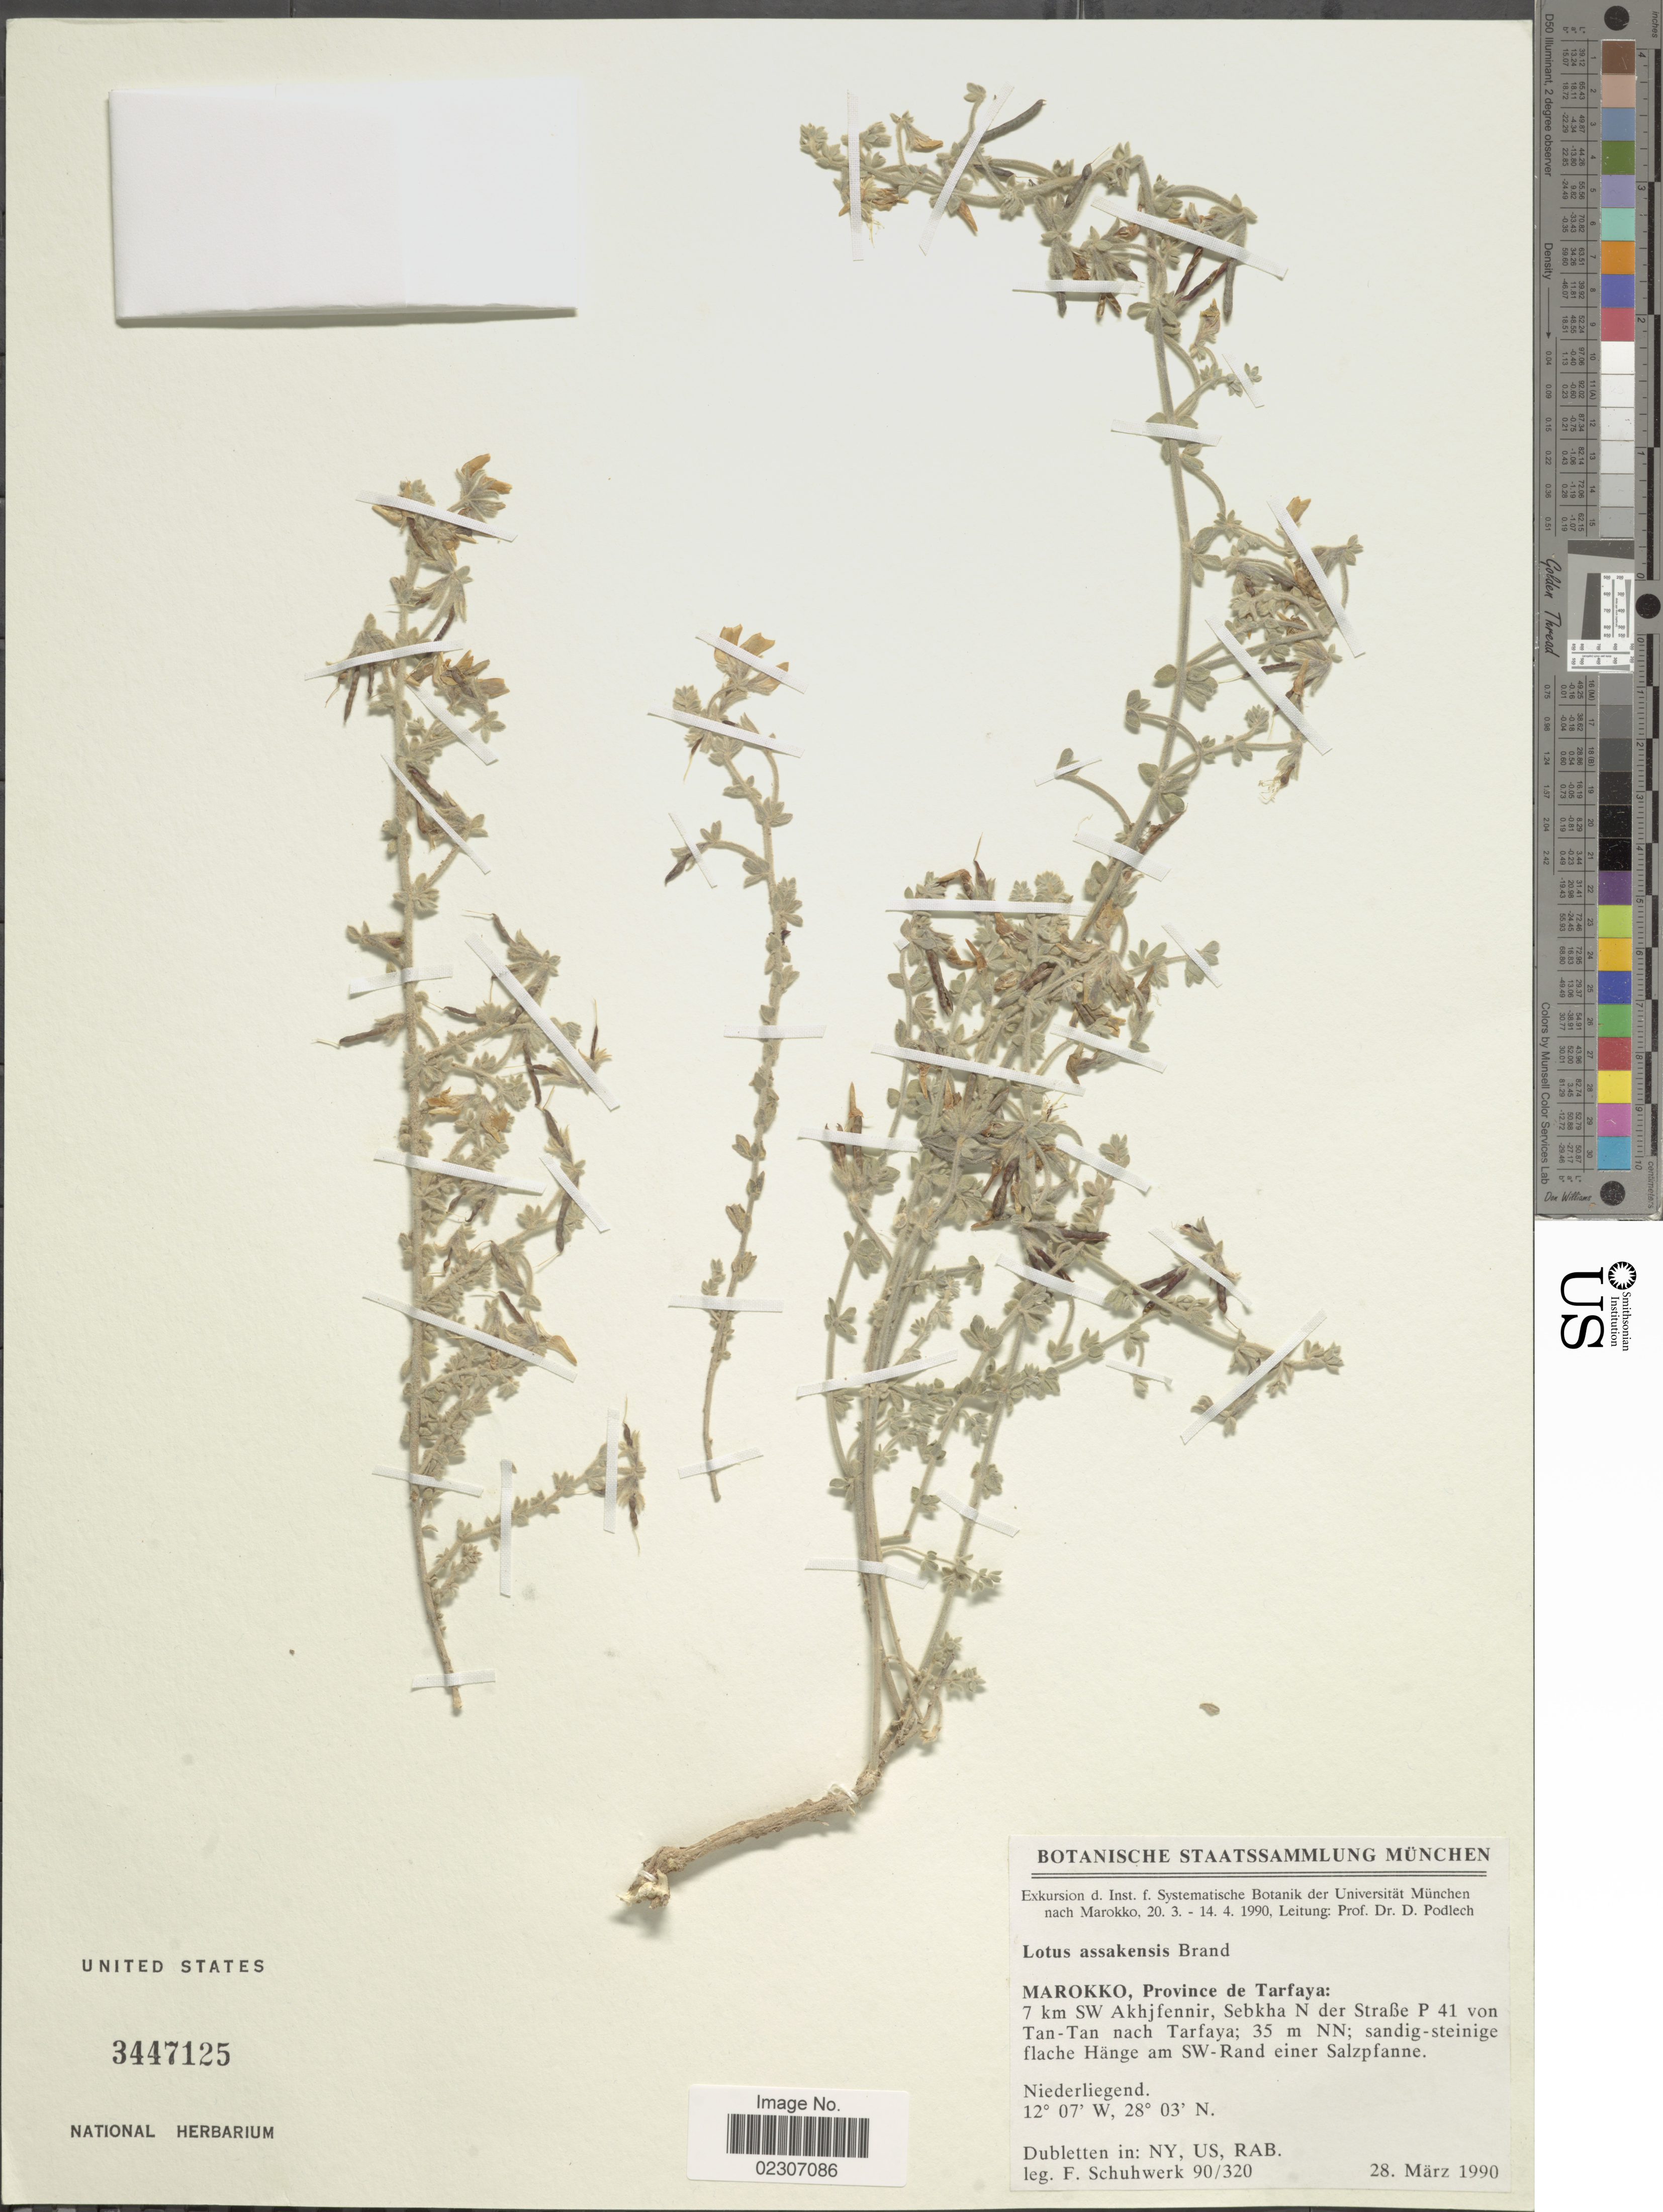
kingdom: Plantae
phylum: Tracheophyta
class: Magnoliopsida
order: Fabales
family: Fabaceae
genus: Lotus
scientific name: Lotus assakensis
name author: Coss. ex Brand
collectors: Schuhwerk, F.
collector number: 90/320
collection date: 1990-03-28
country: Morocco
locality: Province de Tarfaya, 7 km SW Akhjfennir, Sebkha N der Straße P 41 von Tan-Tan nach Tarfaya; 35 m NN; sandig-steinige flache Hänge am SW-Rand einer Salzpfanne, Niederliegend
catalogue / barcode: US 3447125